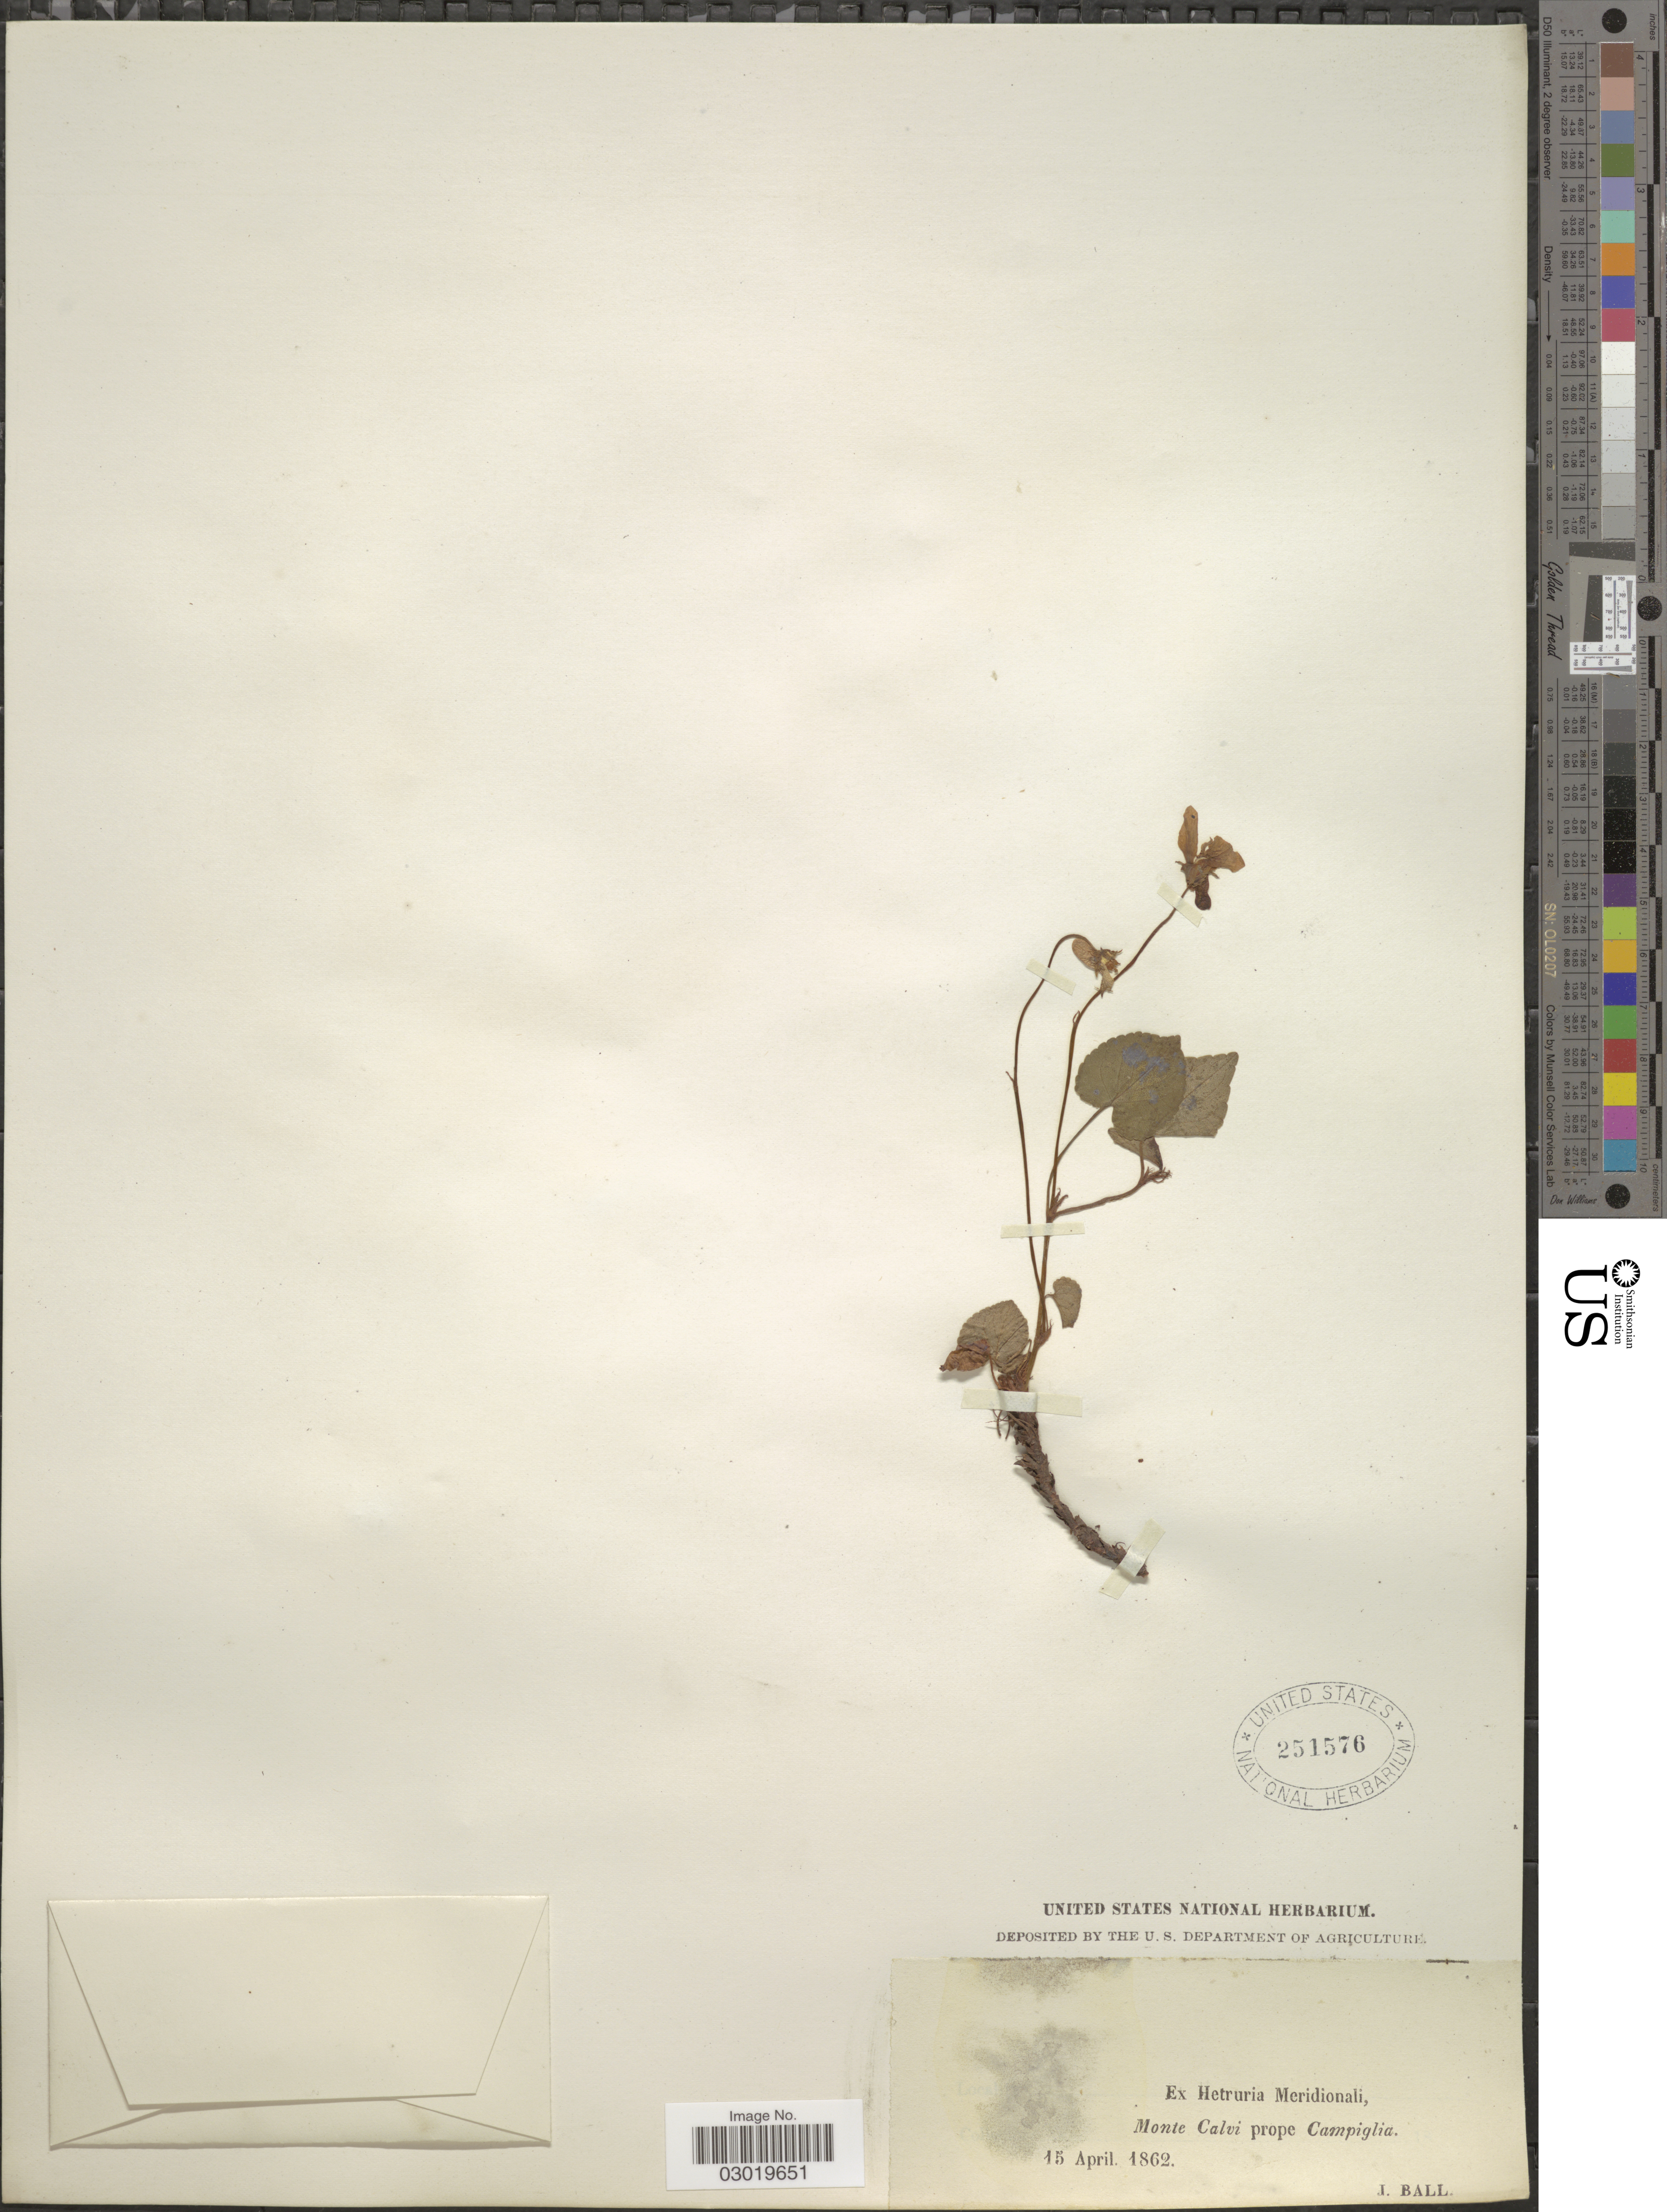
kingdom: Plantae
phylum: Tracheophyta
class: Magnoliopsida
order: Malpighiales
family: Violaceae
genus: Viola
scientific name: Viola sp.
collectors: J. Ball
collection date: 1862-04-15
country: Italy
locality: Monte Calvi prope Campiglia.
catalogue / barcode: US 251576